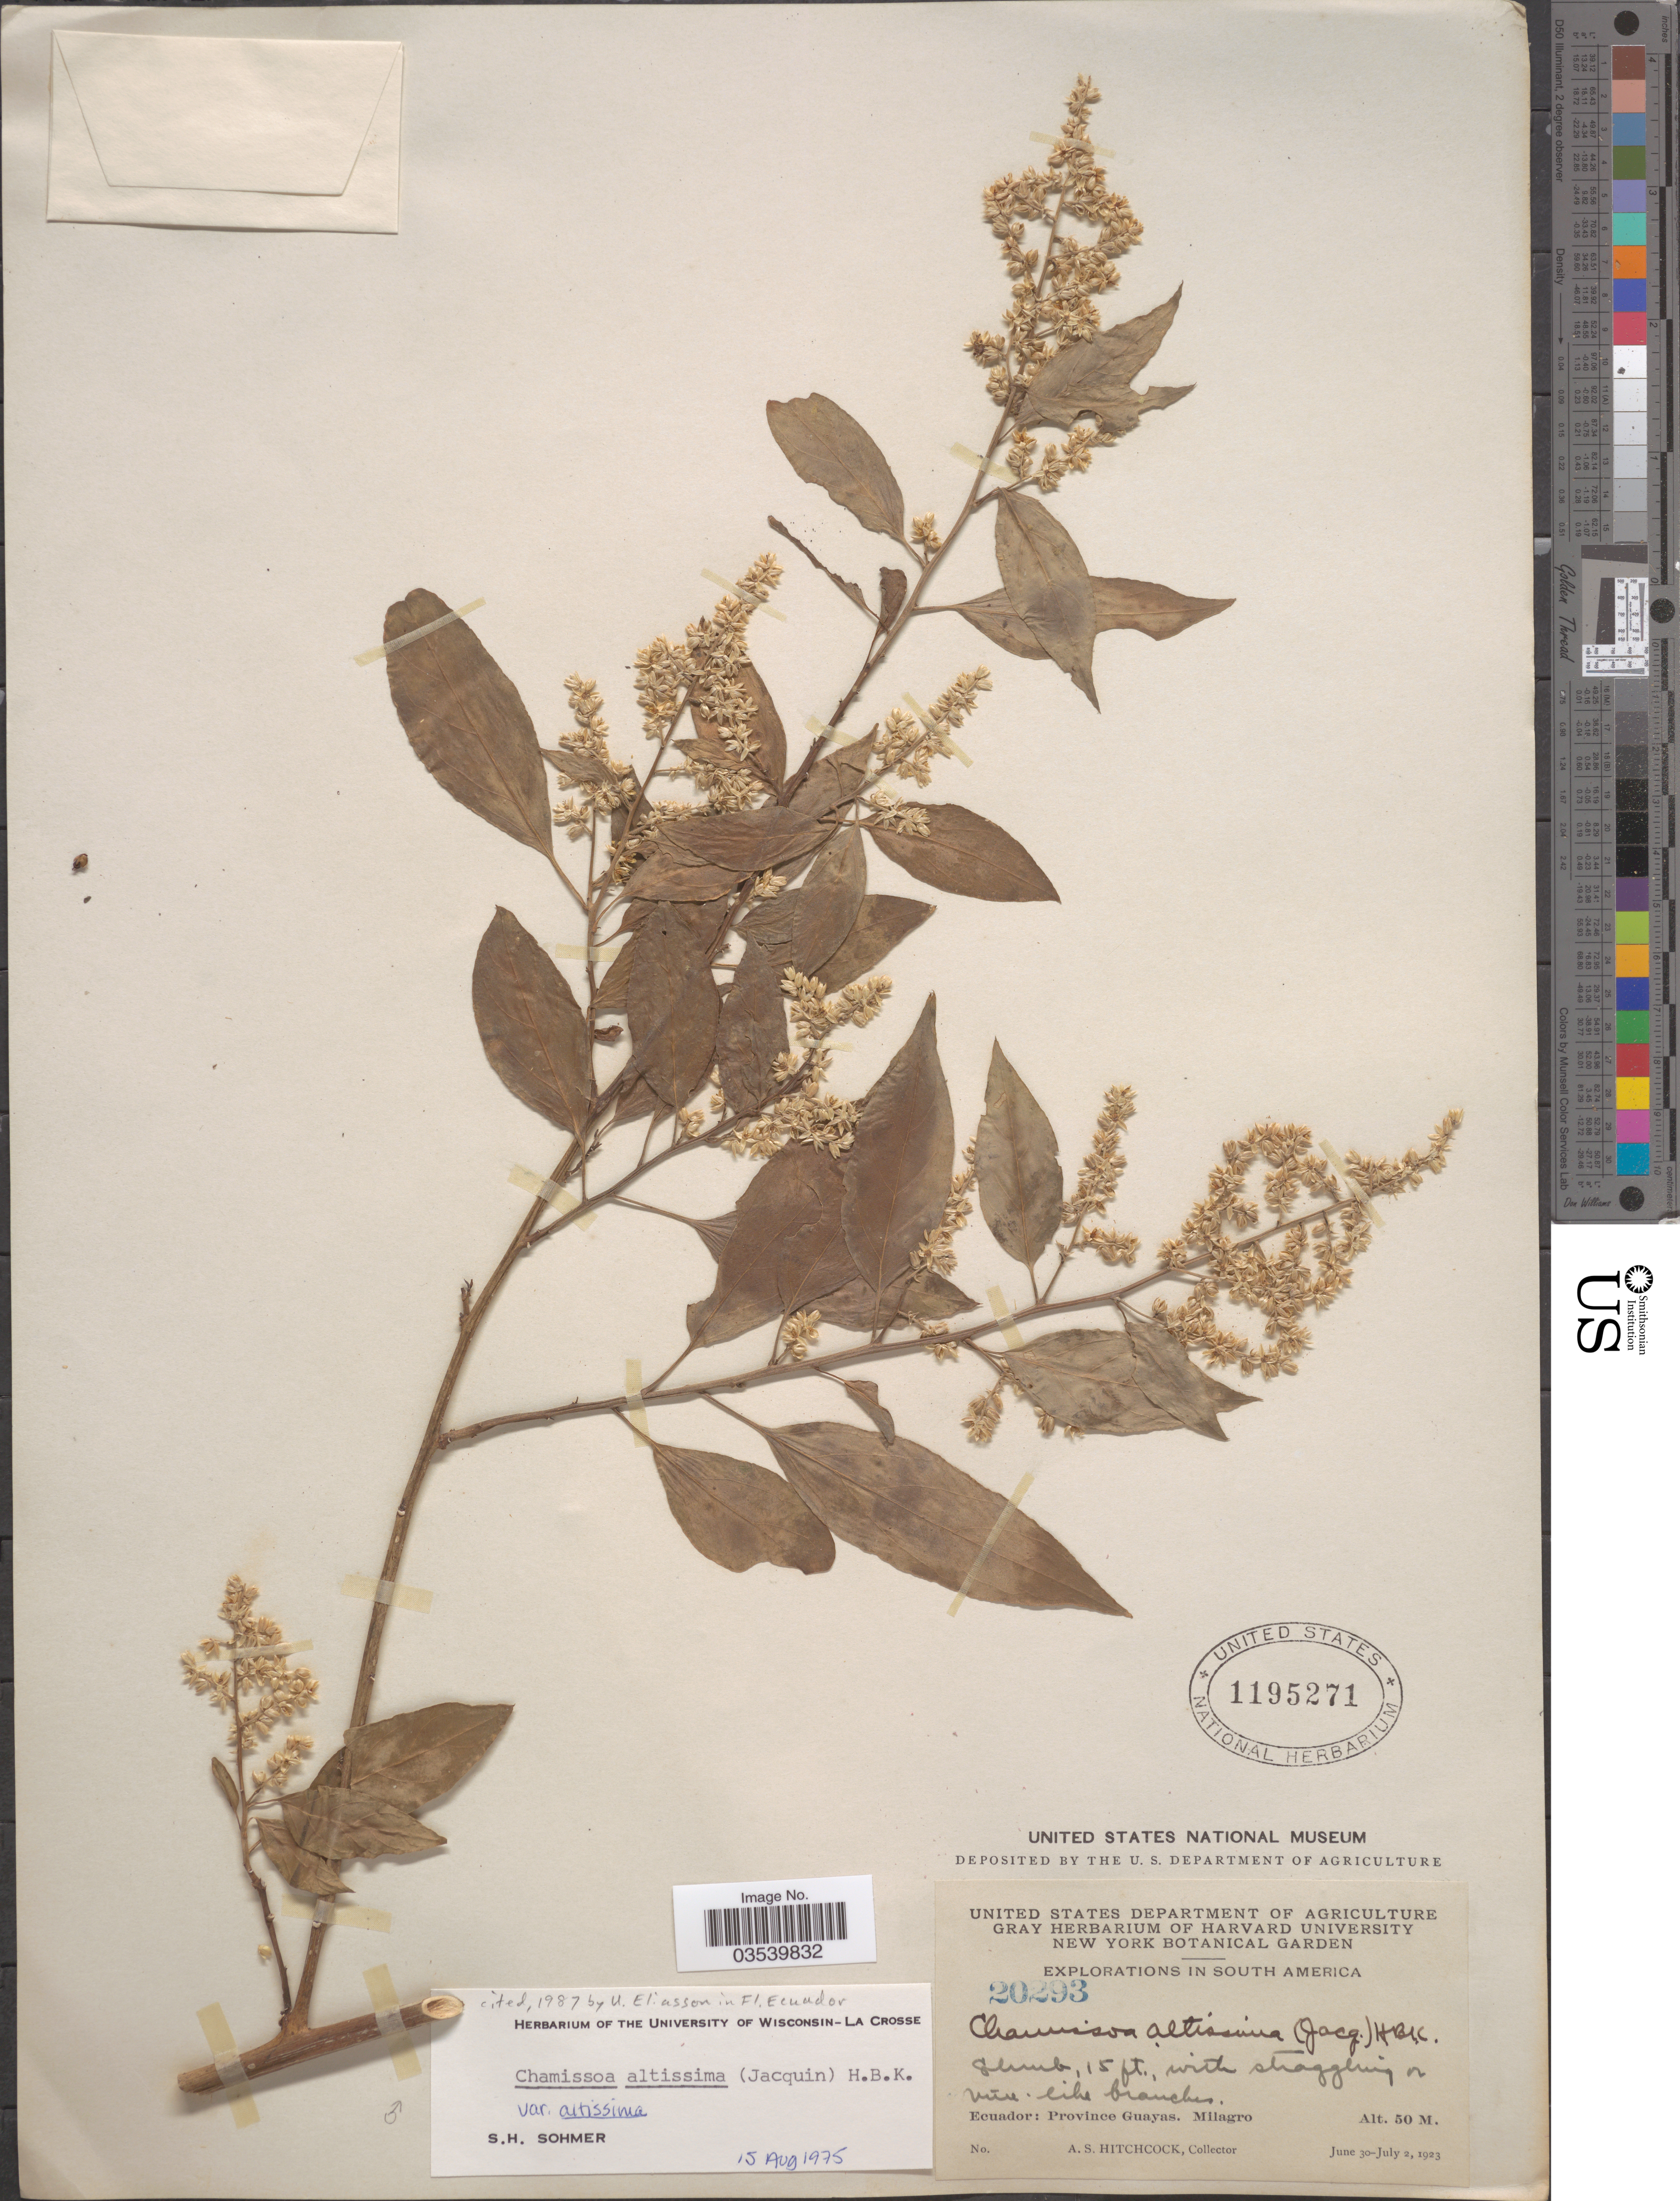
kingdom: Plantae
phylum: Tracheophyta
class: Magnoliopsida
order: Caryophyllales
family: Amaranthaceae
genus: Chamissoa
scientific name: Chamissoa altissima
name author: (Jacq.) Kunth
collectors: A. S. Hitchcock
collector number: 20293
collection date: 1923-06-30/1923-07-02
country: Ecuador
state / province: Guayas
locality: Milagro.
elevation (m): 50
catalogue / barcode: US 1195271